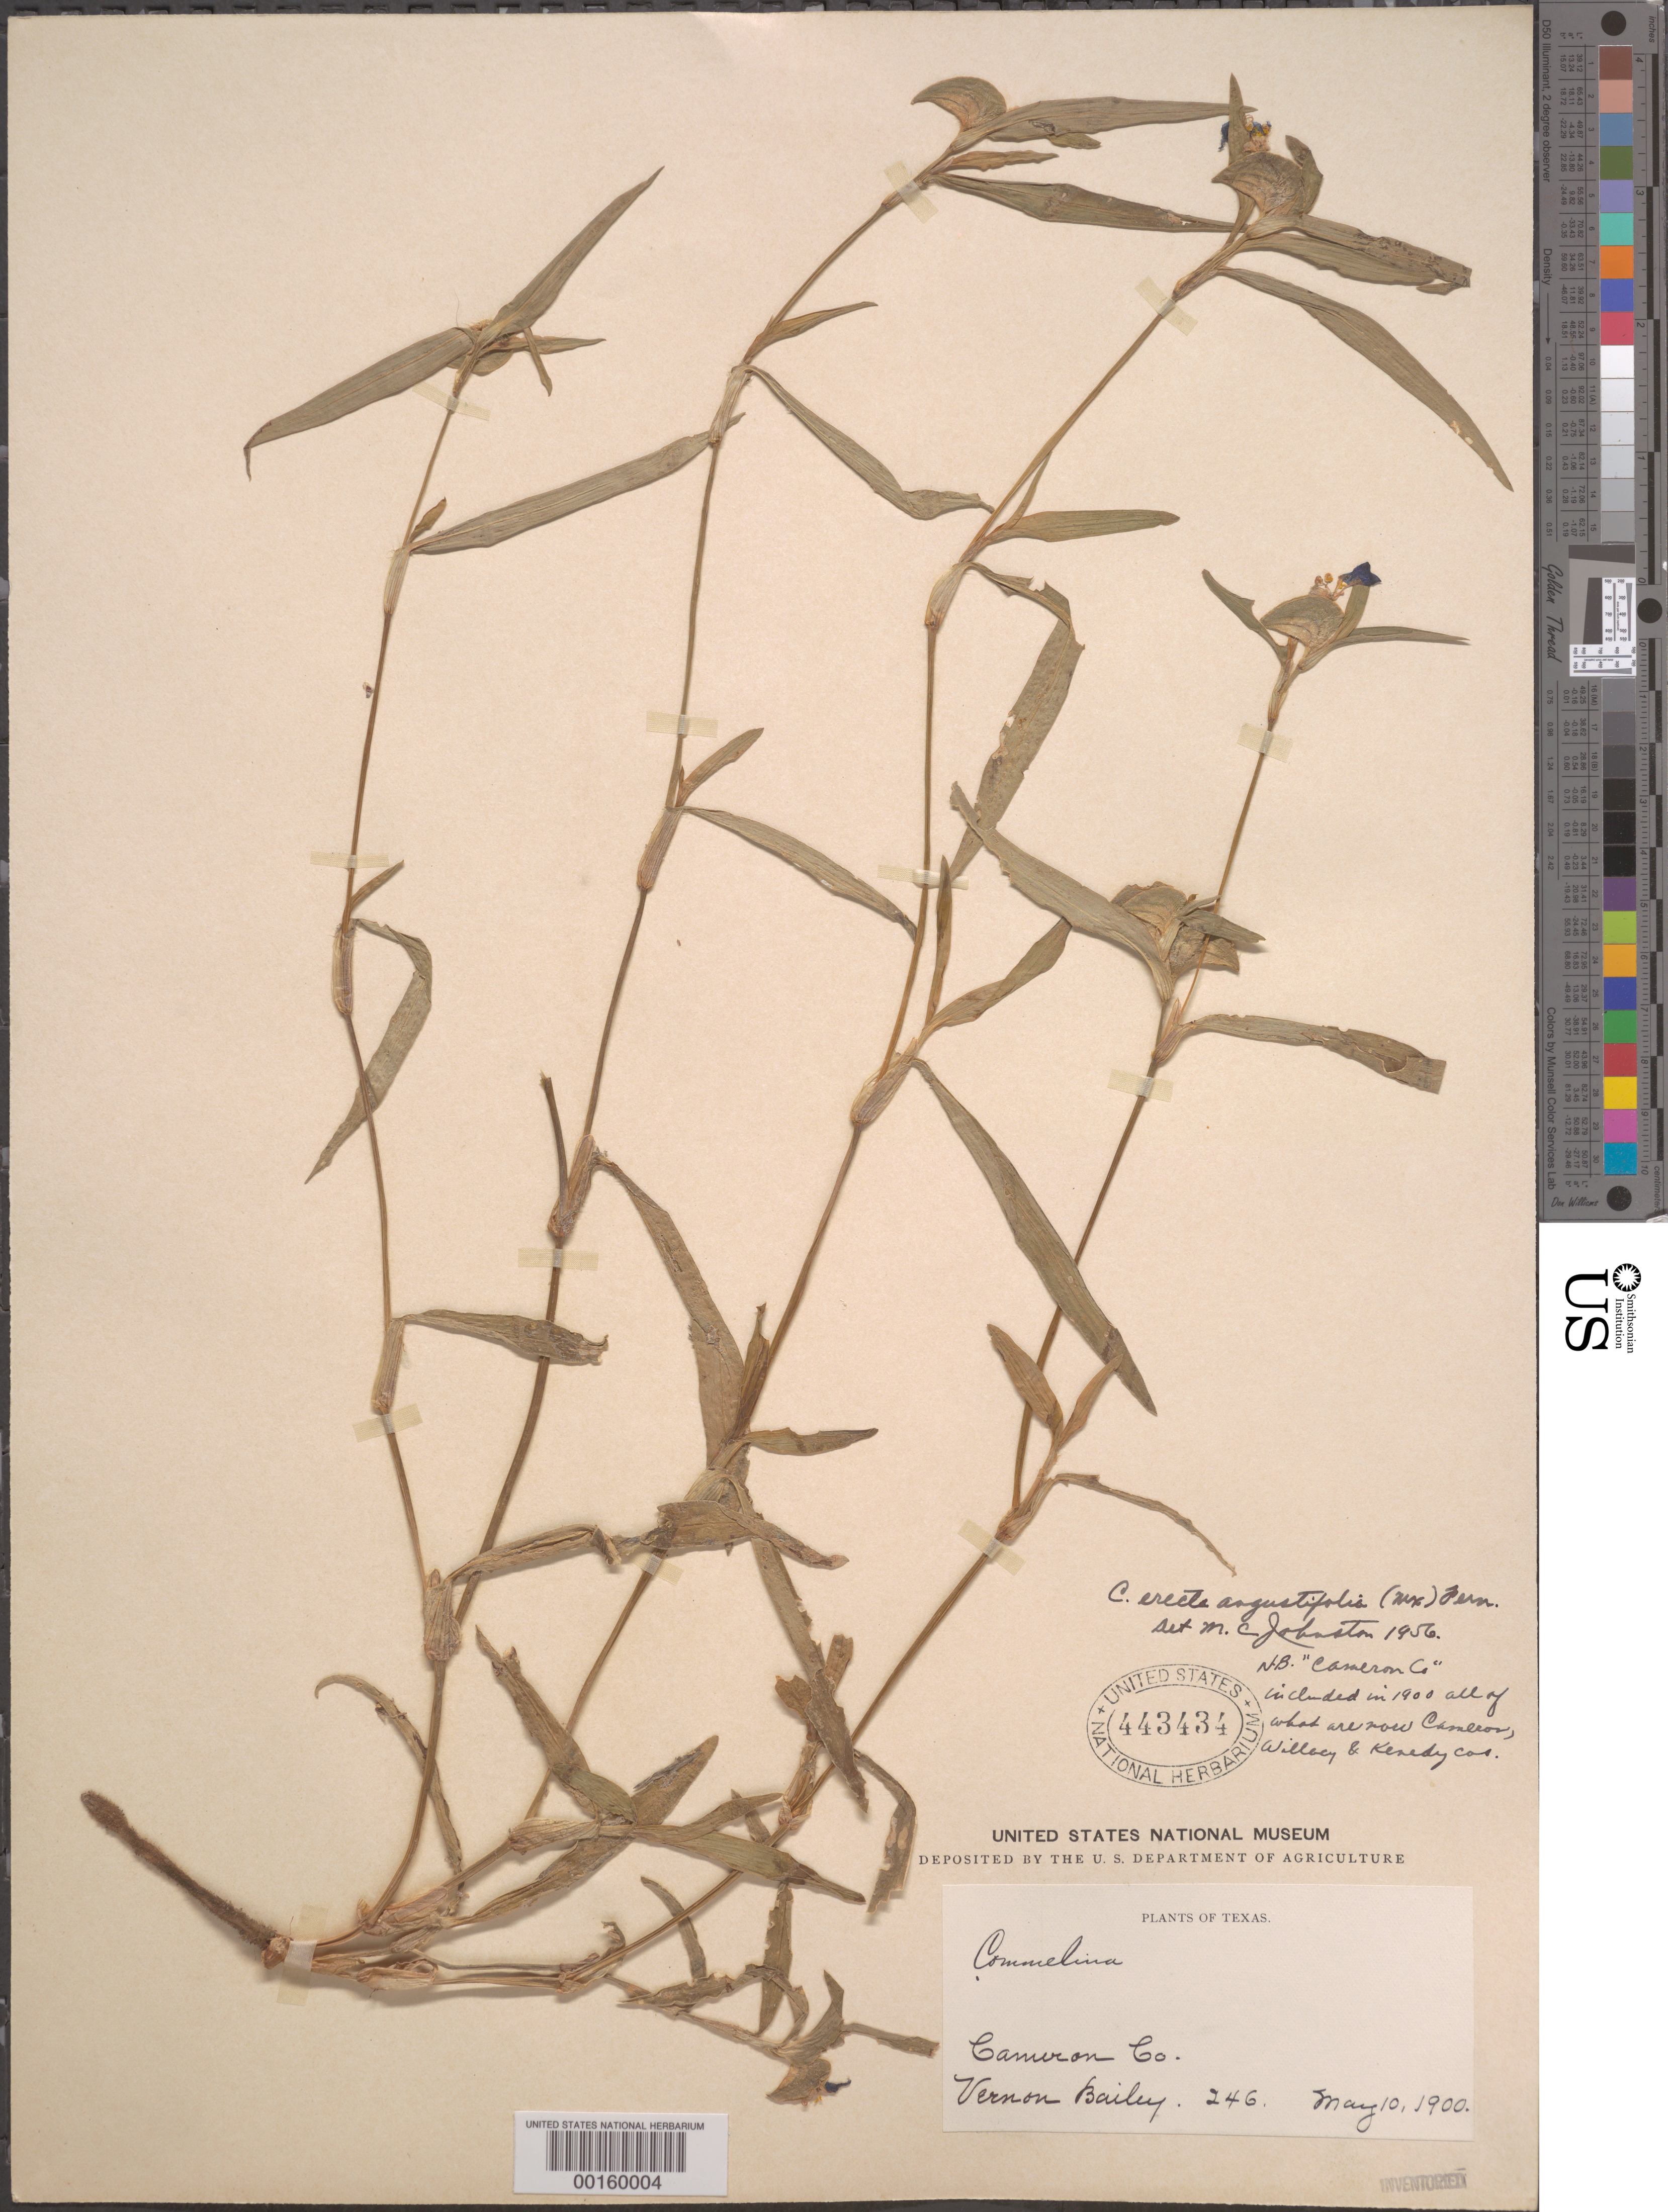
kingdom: Plantae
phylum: Tracheophyta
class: Liliopsida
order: Commelinales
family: Commelinaceae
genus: Commelina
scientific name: Commelina erecta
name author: L.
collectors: V. O. Bailey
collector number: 246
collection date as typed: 10 May 1900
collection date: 1900-05-10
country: United States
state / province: Texas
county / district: Cameron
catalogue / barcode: US 443434